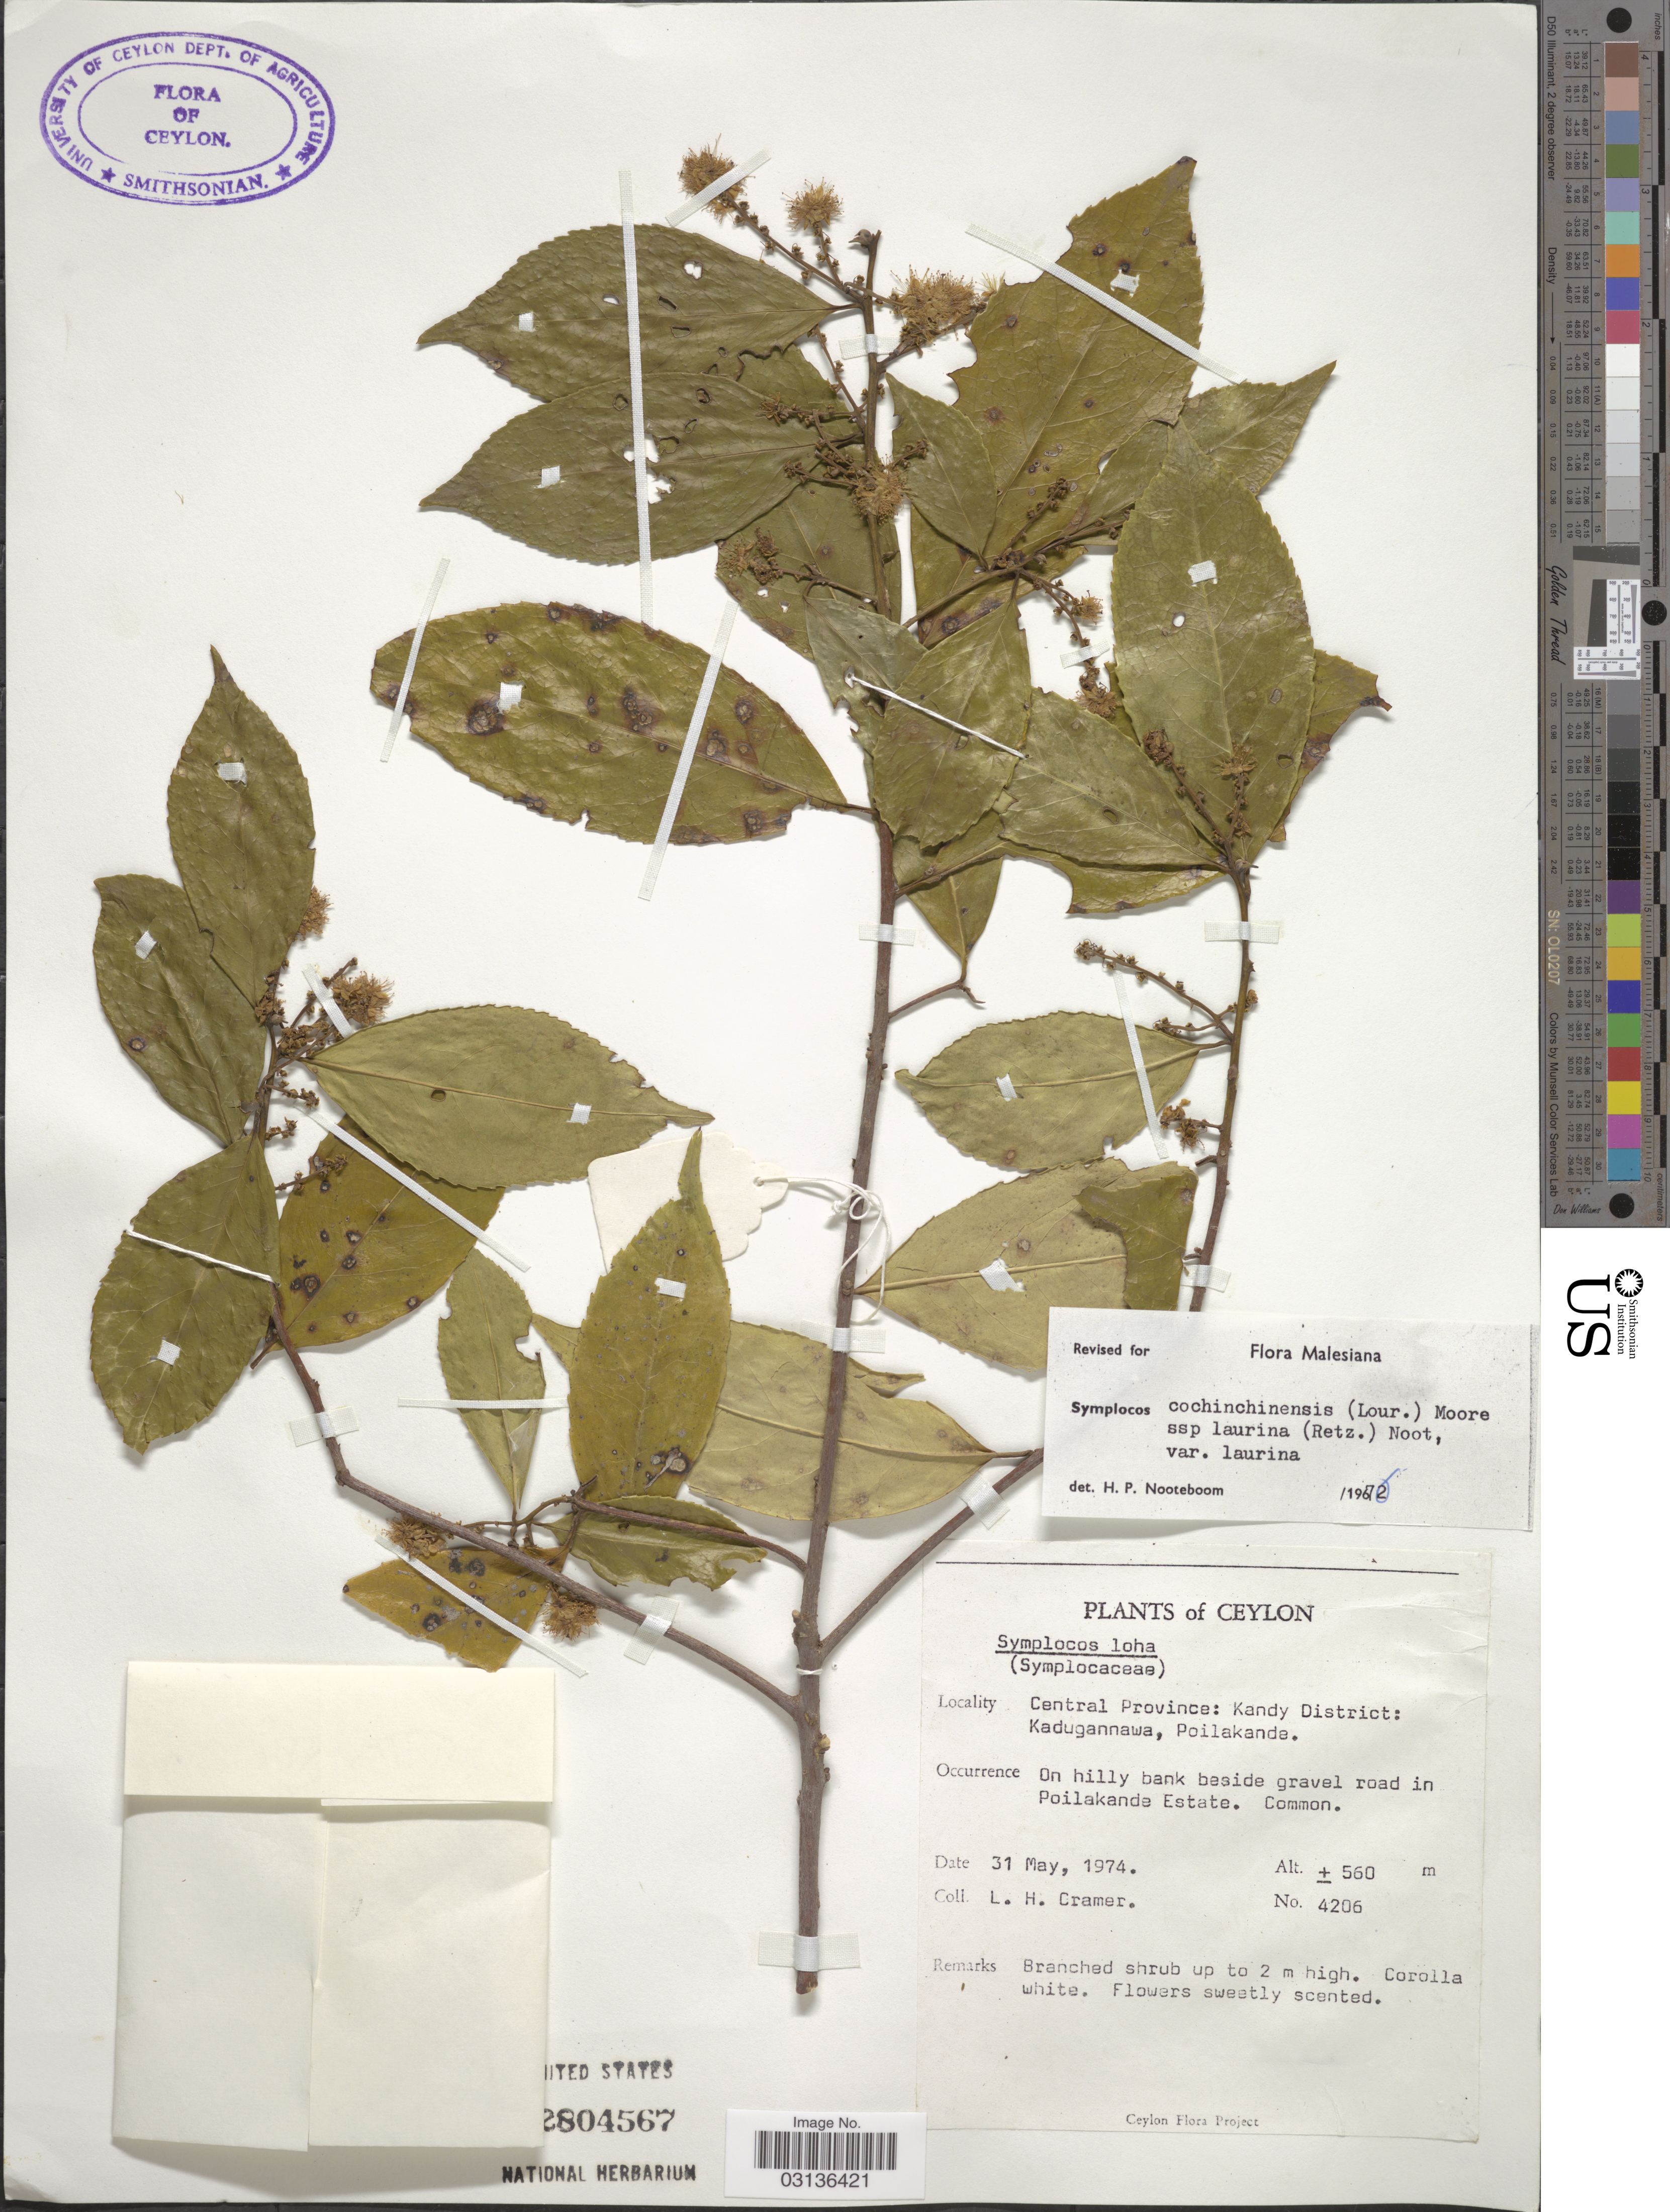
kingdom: Plantae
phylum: Tracheophyta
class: Magnoliopsida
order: Ericales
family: Symplocaceae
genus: Symplocos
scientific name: Symplocos cochinchinensis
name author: (Lour.) S. Moore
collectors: L. H. Cramer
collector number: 4206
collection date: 1974-05-31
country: Sri Lanka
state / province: Central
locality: Ceylon. Central Province: Kandy District: Kadugannawa, Poilakande. On hilly bank beside gravel road in Poilakande Estate.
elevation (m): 560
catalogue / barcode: US 2804567